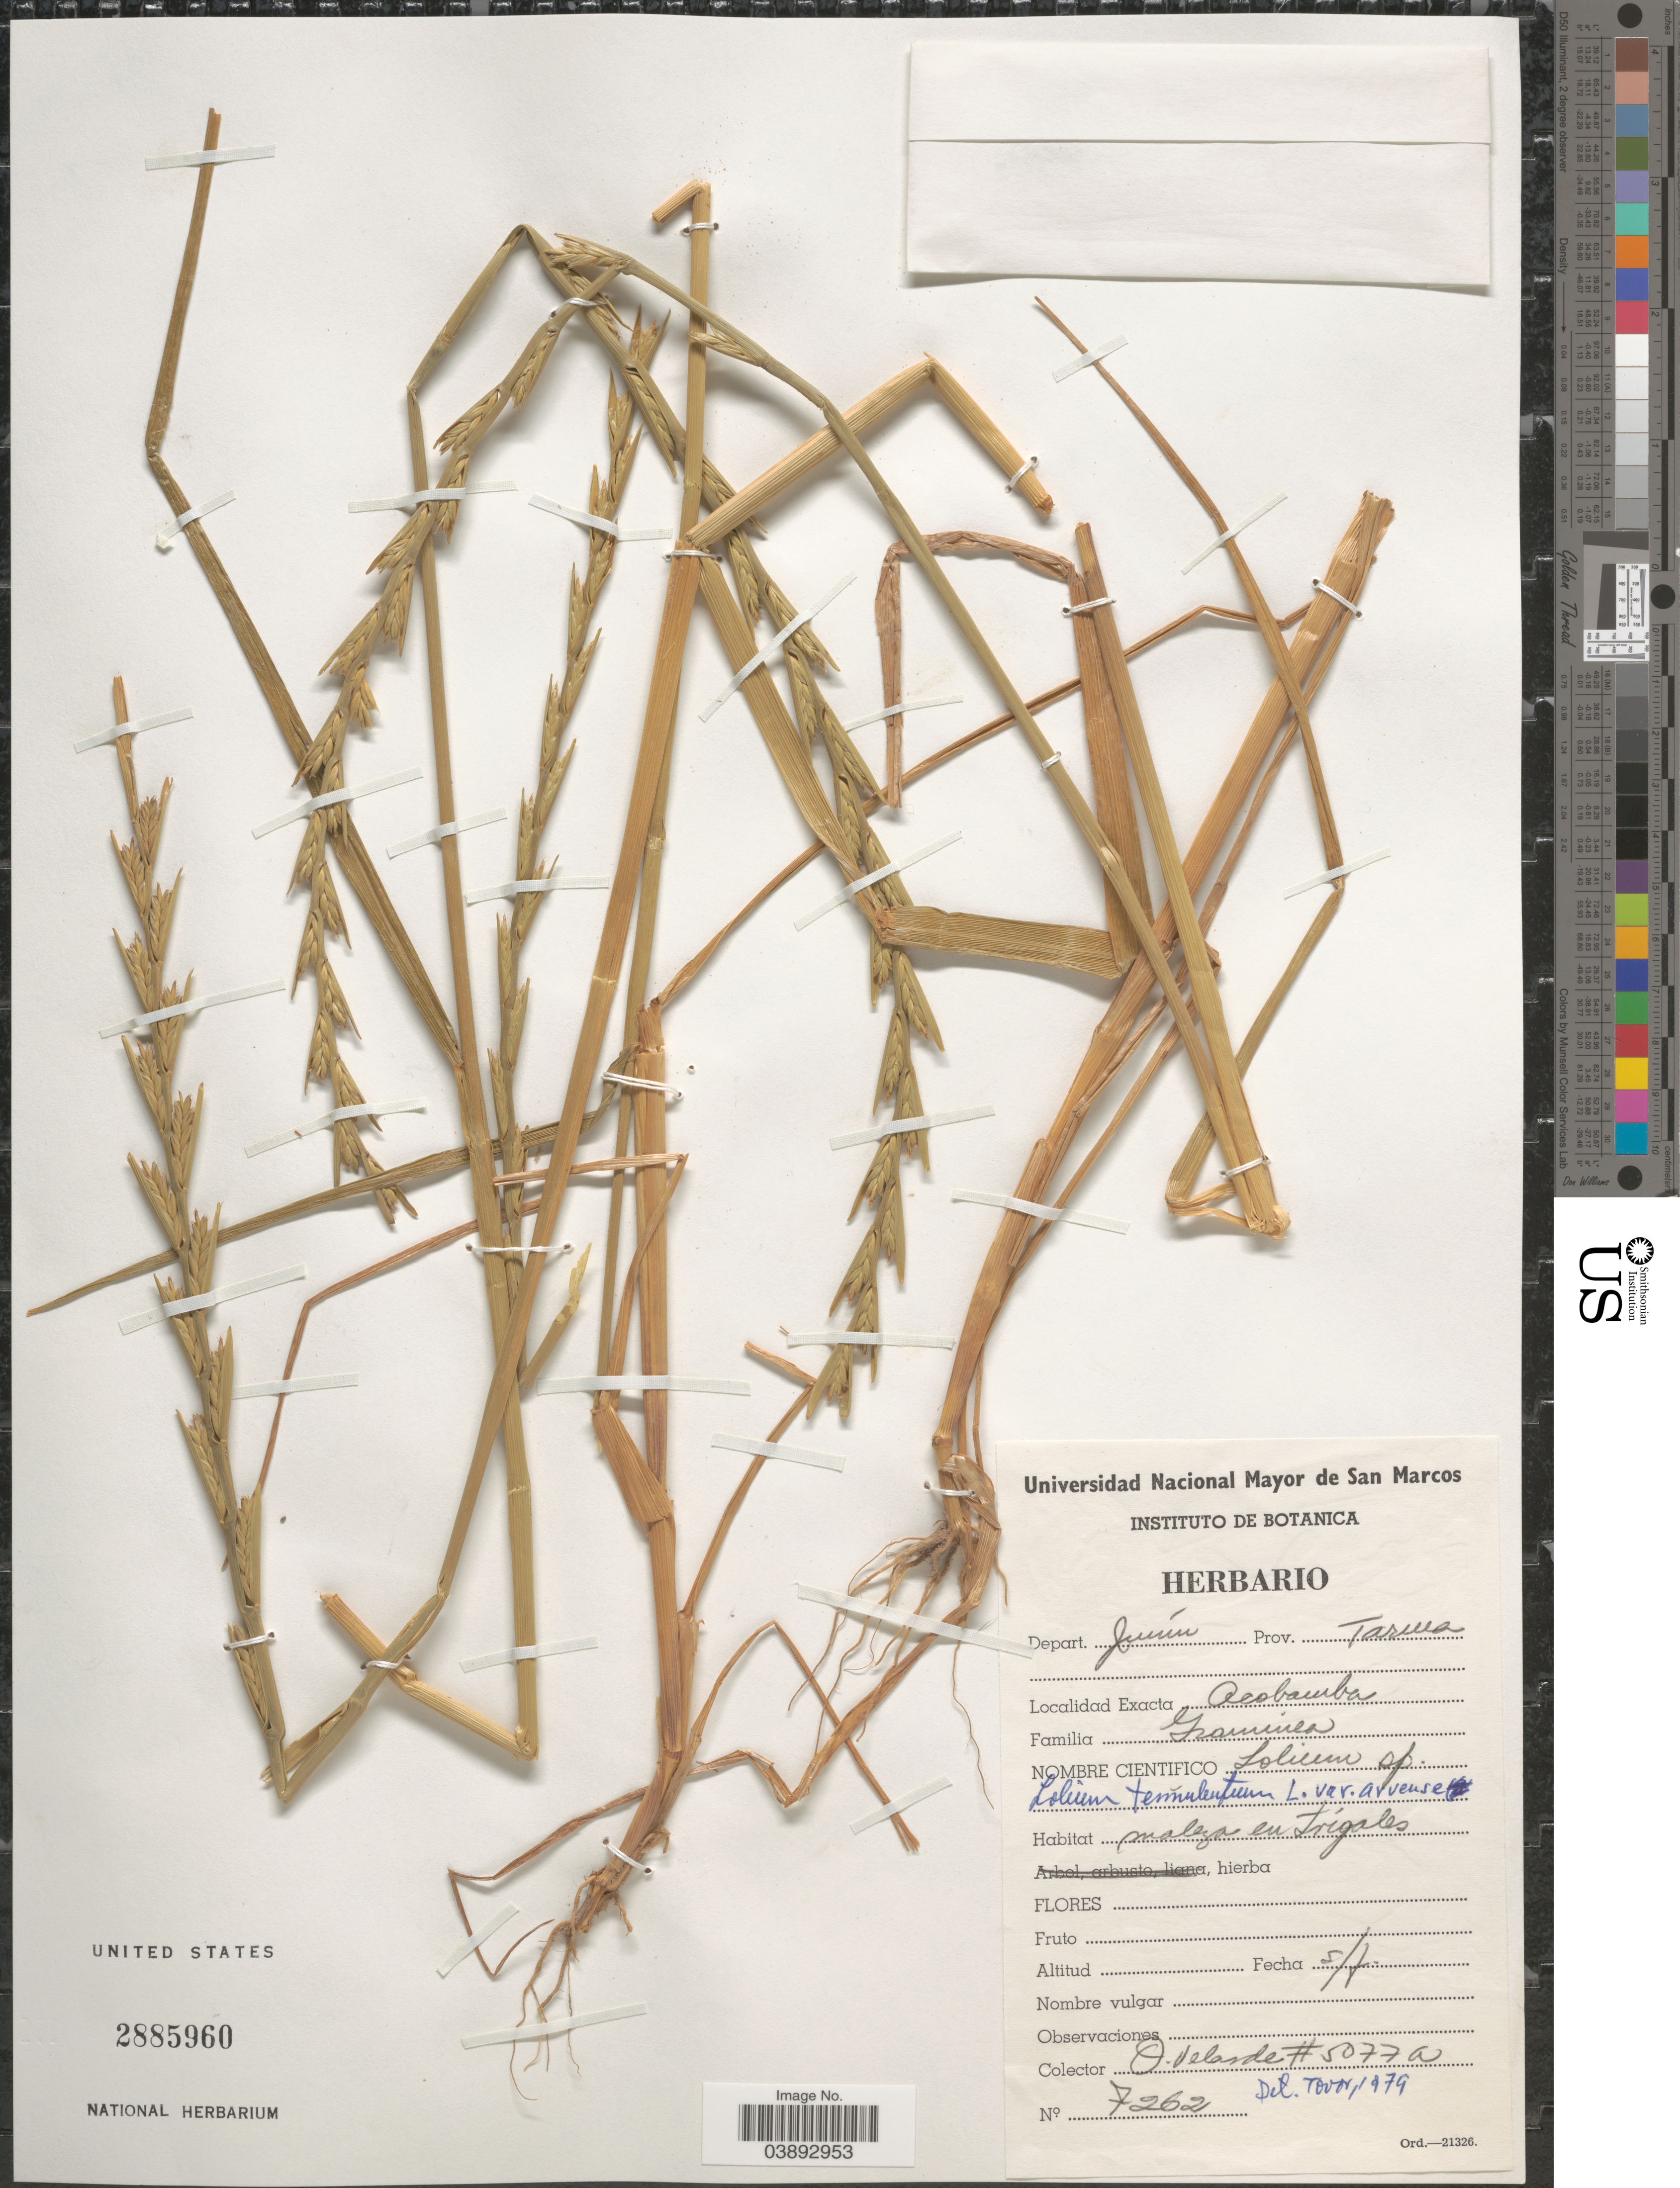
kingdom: Plantae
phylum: Tracheophyta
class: Liliopsida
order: Poales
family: Poaceae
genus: Lolium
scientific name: Lolium temulentum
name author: L.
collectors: O. Velarde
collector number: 5077 a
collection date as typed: Transcribed d/m/y: /5/7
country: Peru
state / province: Junín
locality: Depart. Junín. Prov. Tarma. Acobamba.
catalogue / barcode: US 2885960